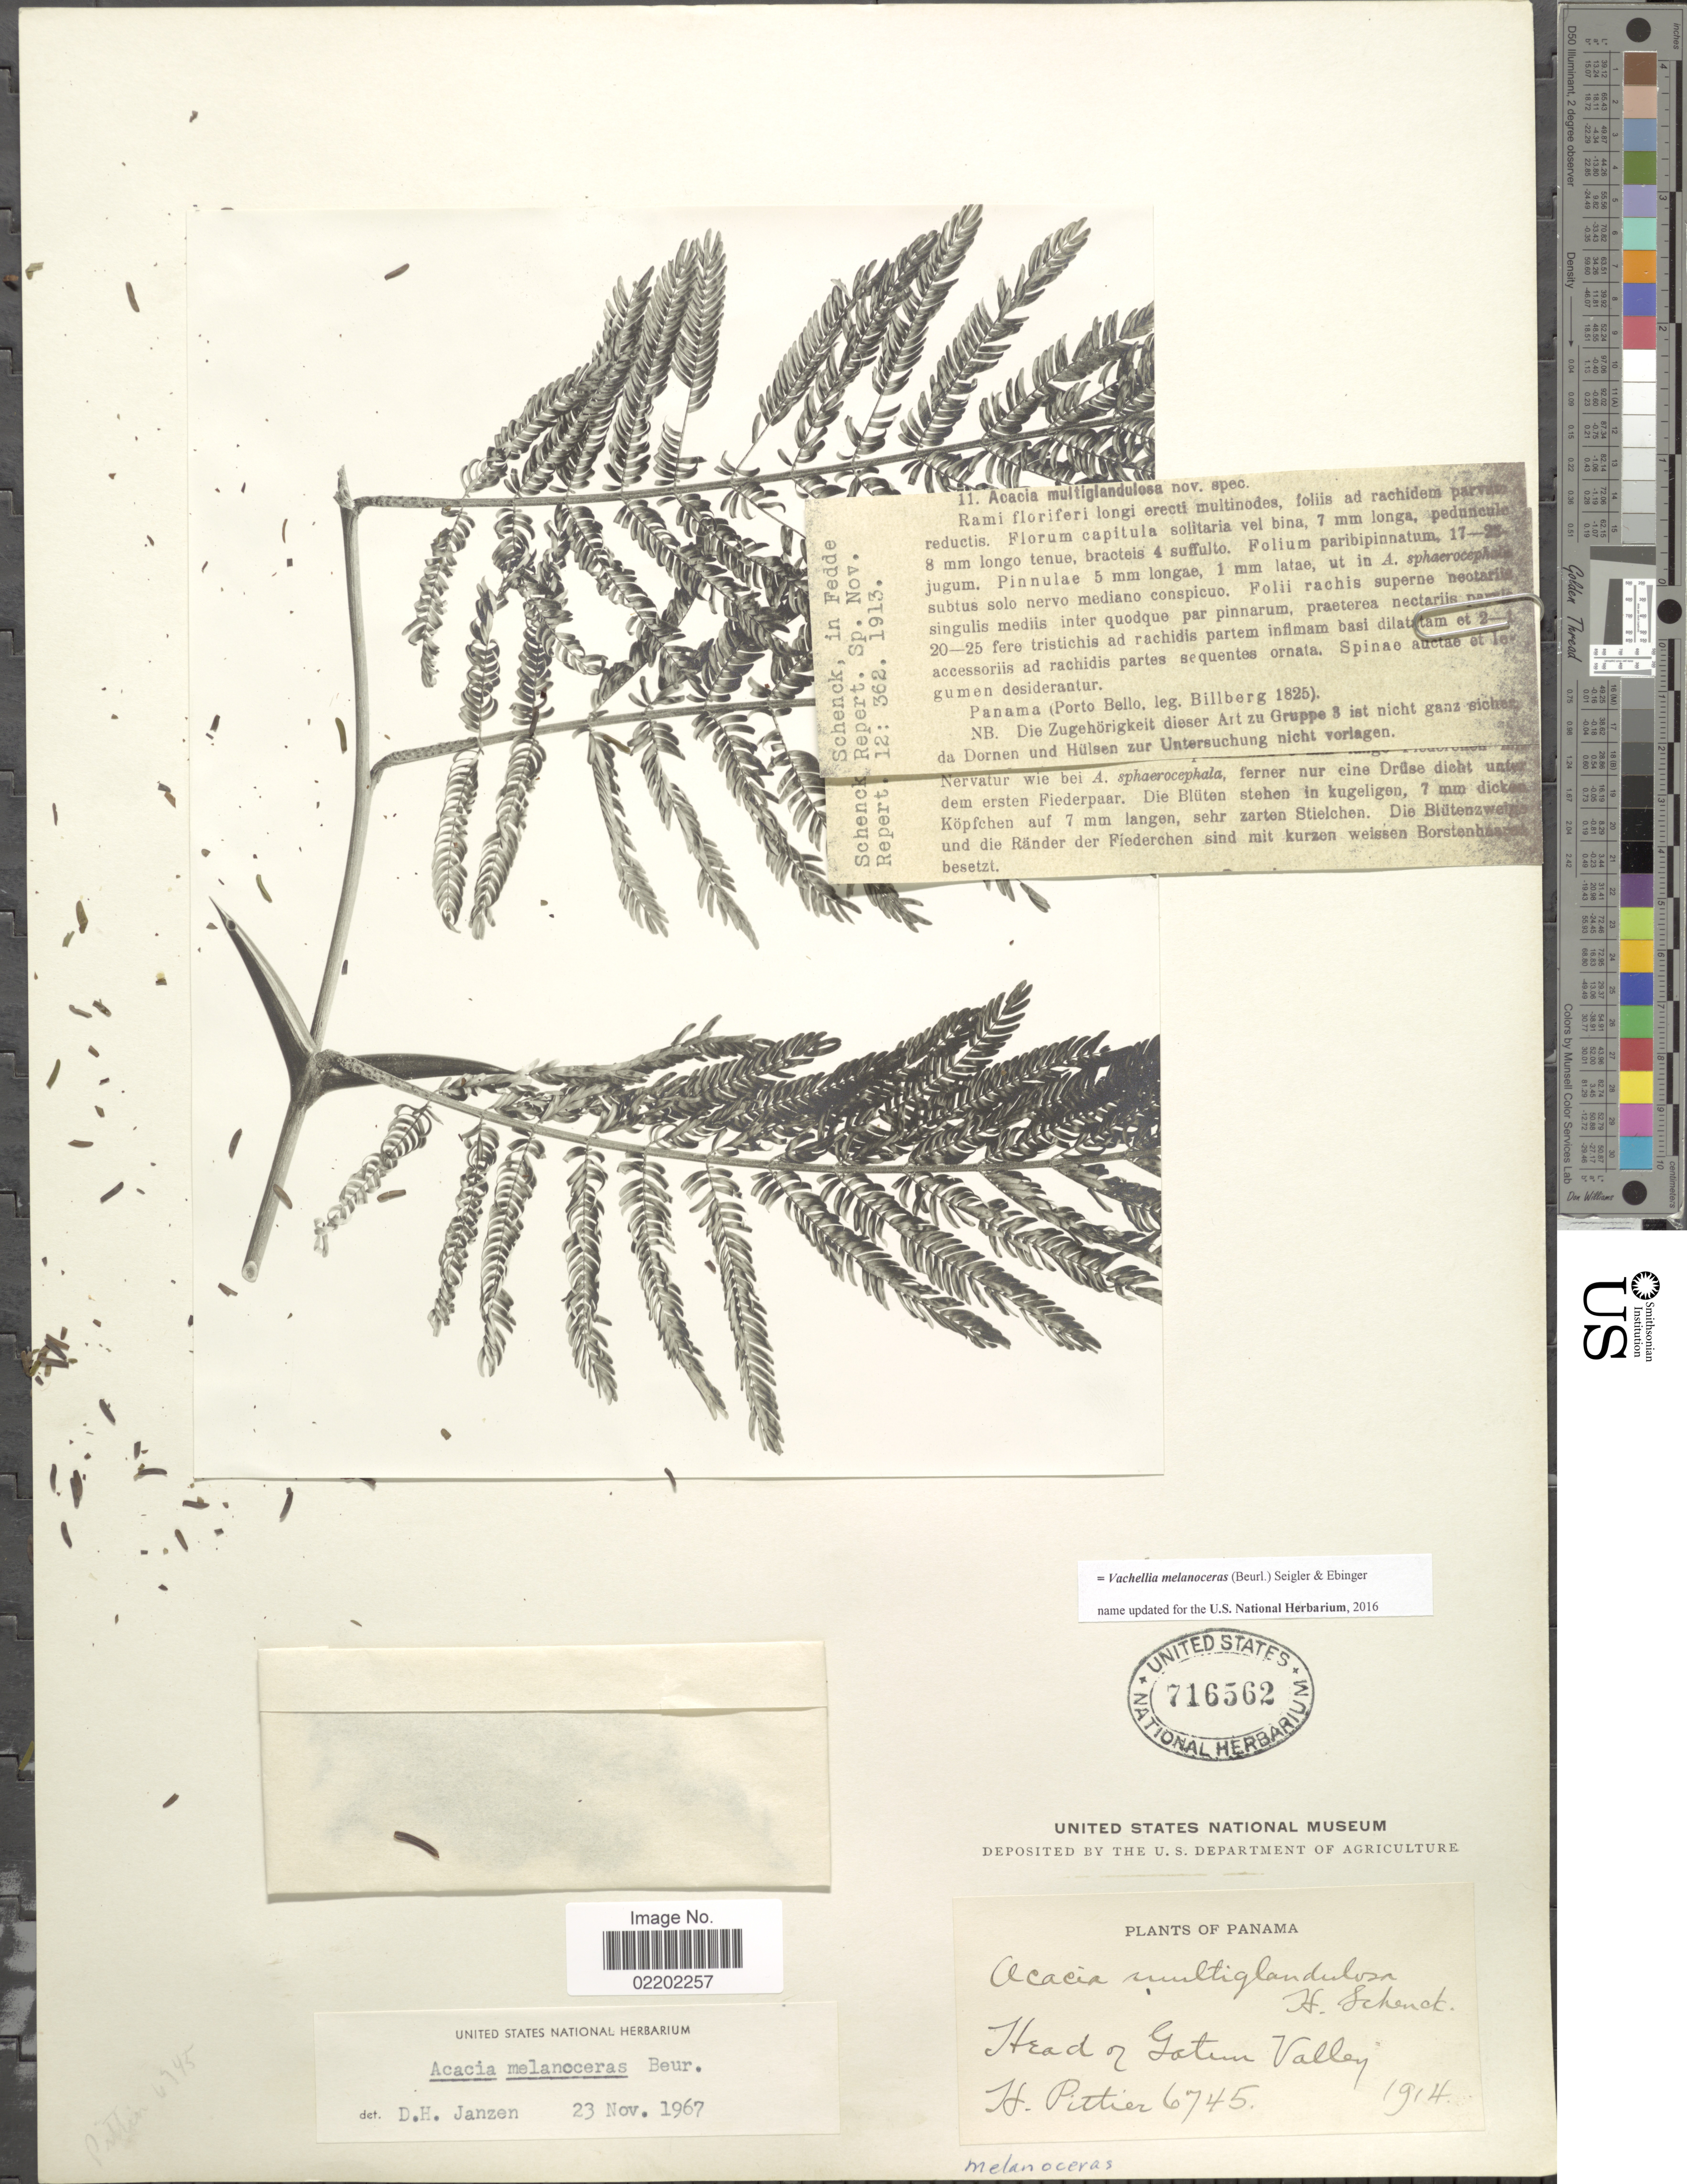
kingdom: Plantae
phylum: Tracheophyta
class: Magnoliopsida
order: Fabales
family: Fabaceae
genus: Vachellia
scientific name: Vachellia melanoceras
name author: (Beurl.) Seigler & Ebinger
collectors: H. F. Pittier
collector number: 6745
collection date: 1914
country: Panama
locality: Head of Gatun Valley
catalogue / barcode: US 716562